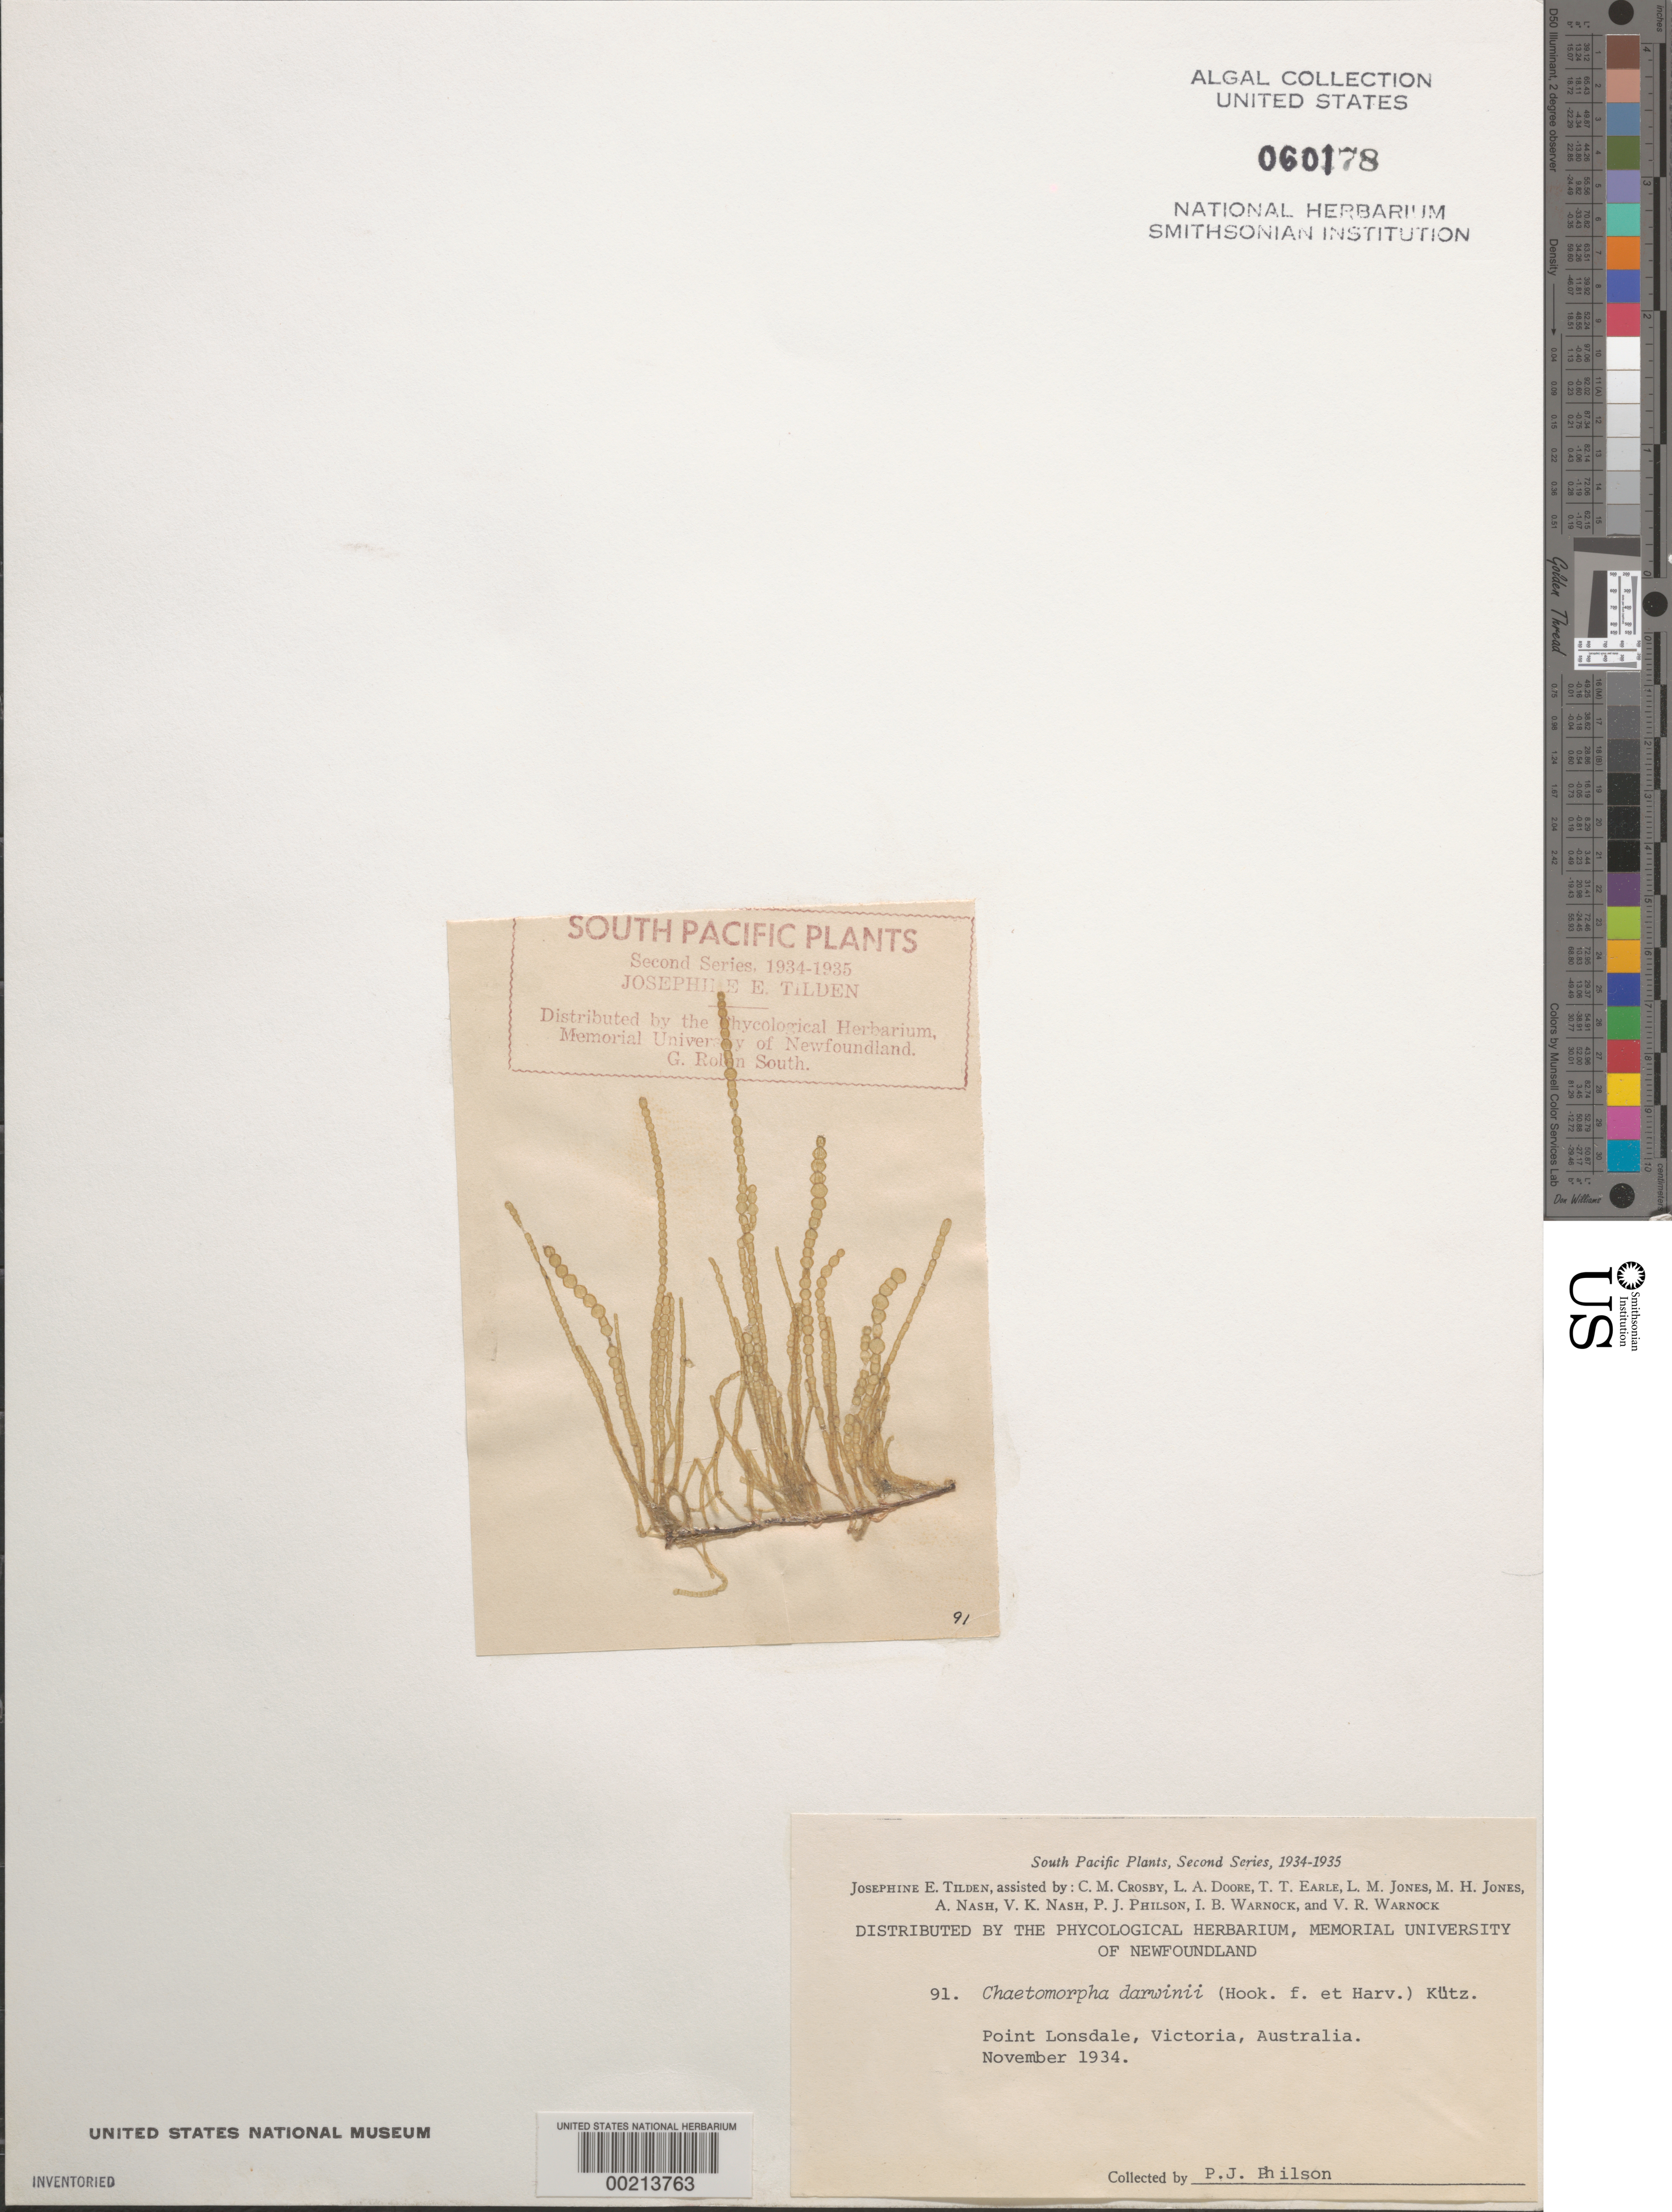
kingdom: Plantae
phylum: Chlorophyta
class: Ulvophyceae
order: Cladophorales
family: Cladophoraceae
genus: Chaetomorpha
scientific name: Chaetomorpha coliformis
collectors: P. Philson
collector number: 91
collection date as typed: Nov 1934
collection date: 1934-11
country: Australia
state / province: Victoria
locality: Point lonsdale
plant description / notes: Tilden, South Pacific Plants, Second Series, 1934-1935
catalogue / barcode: US 60178